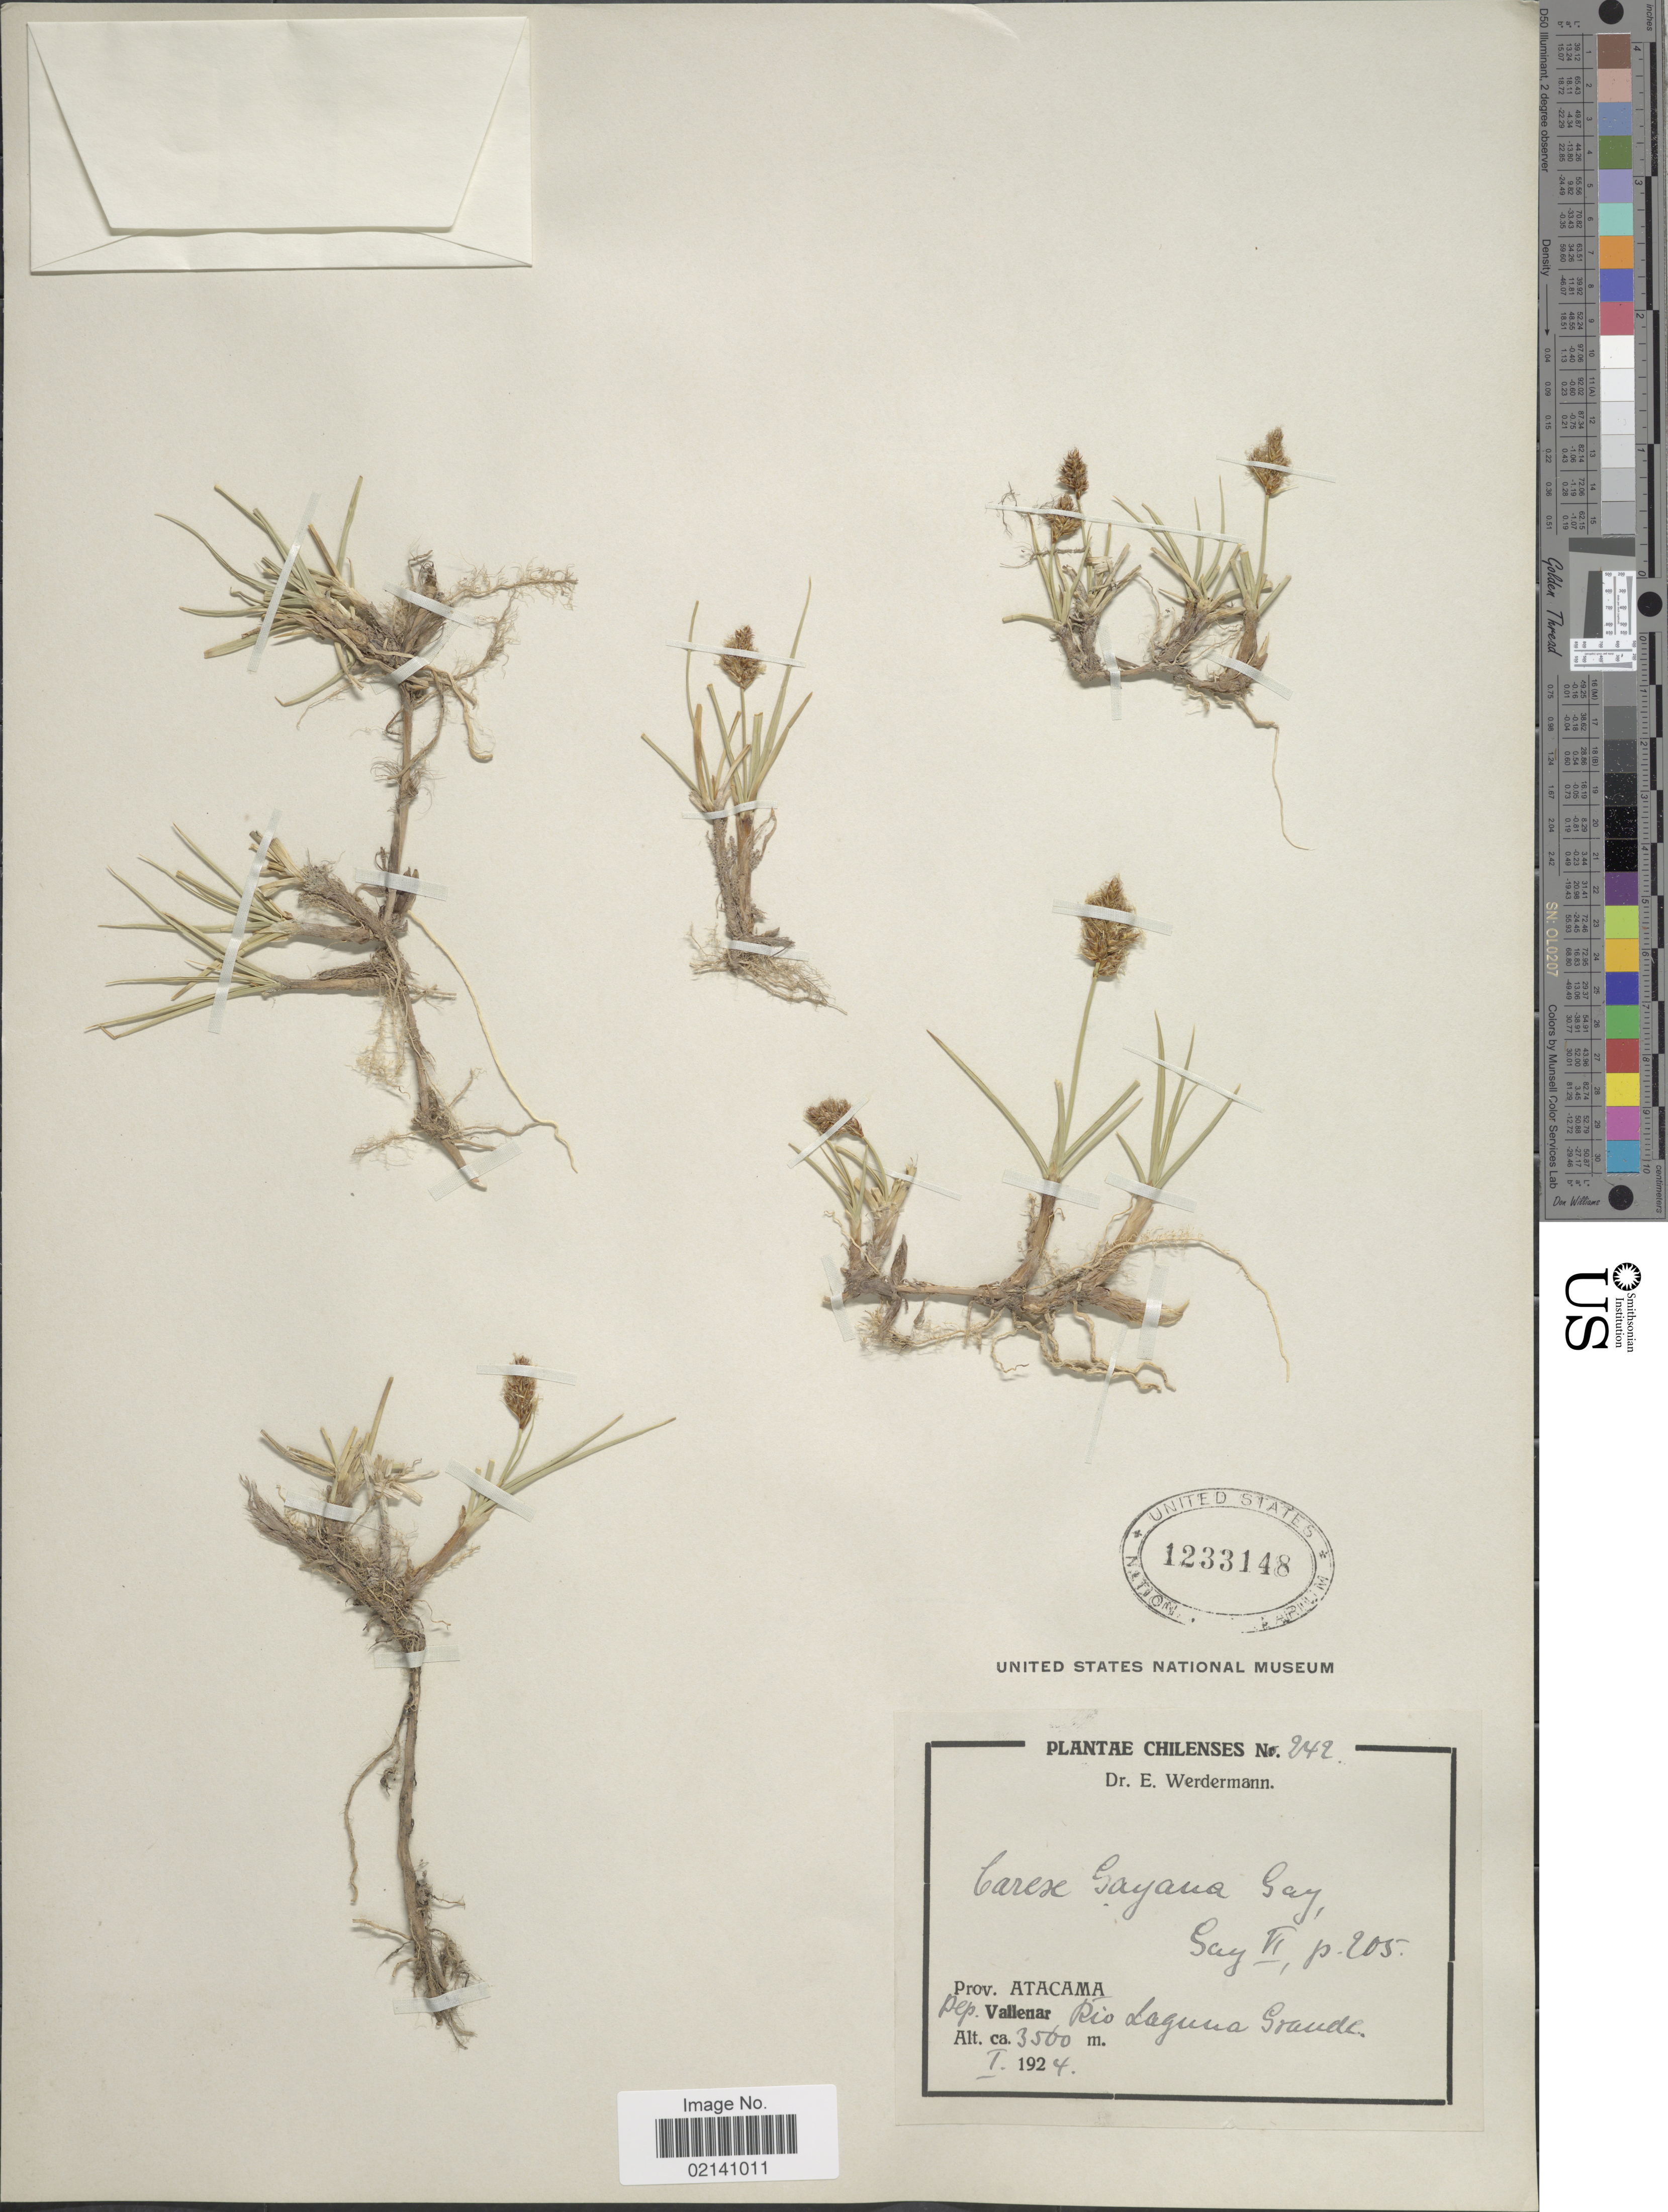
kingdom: Plantae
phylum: Tracheophyta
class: Liliopsida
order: Poales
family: Cyperaceae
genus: Carex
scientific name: Carex gayana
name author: Desv.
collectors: E. Werdermann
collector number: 242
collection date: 1924-01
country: Chile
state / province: Atacama (III)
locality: Prov. Atacama, Dep. Vallenar, Rio Laguna Grande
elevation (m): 3560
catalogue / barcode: US 1233148